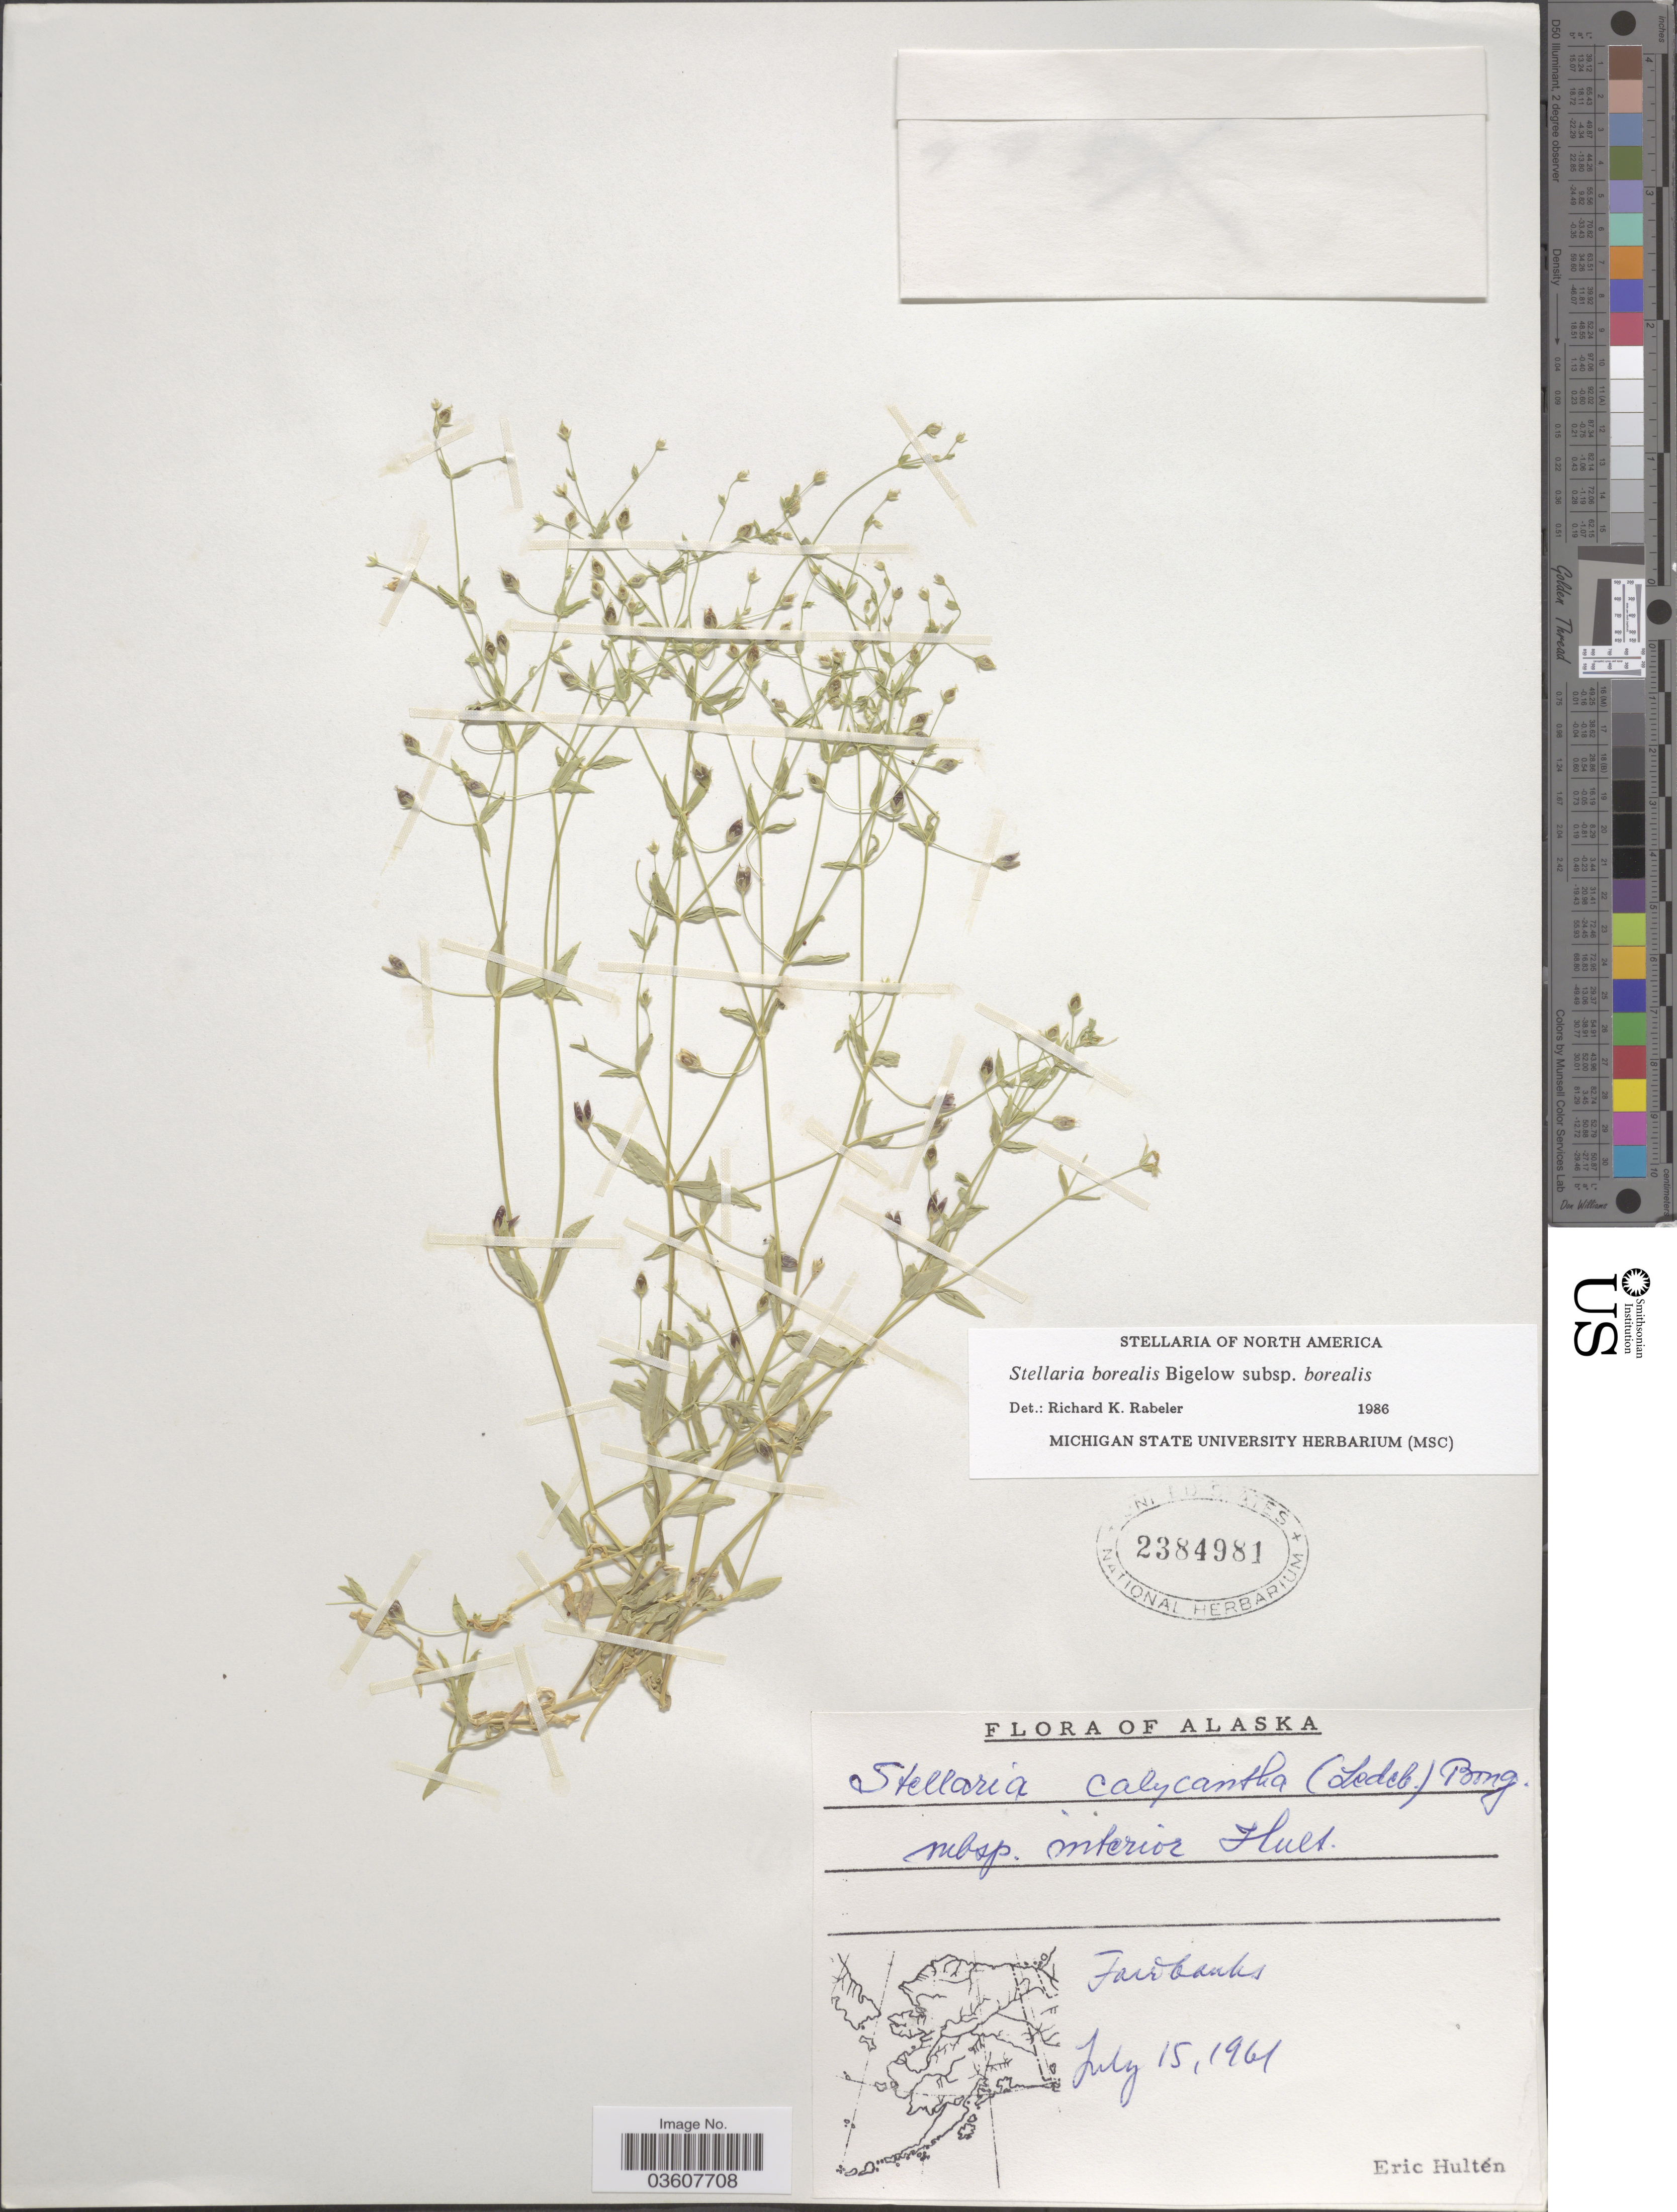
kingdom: Plantae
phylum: Tracheophyta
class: Magnoliopsida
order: Caryophyllales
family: Caryophyllaceae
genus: Stellaria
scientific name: Stellaria borealis subsp. borealis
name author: Bigelow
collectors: E. G. Hultén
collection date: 1961-07-15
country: United States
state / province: Alaska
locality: Fairbanks.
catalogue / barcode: US 2384981